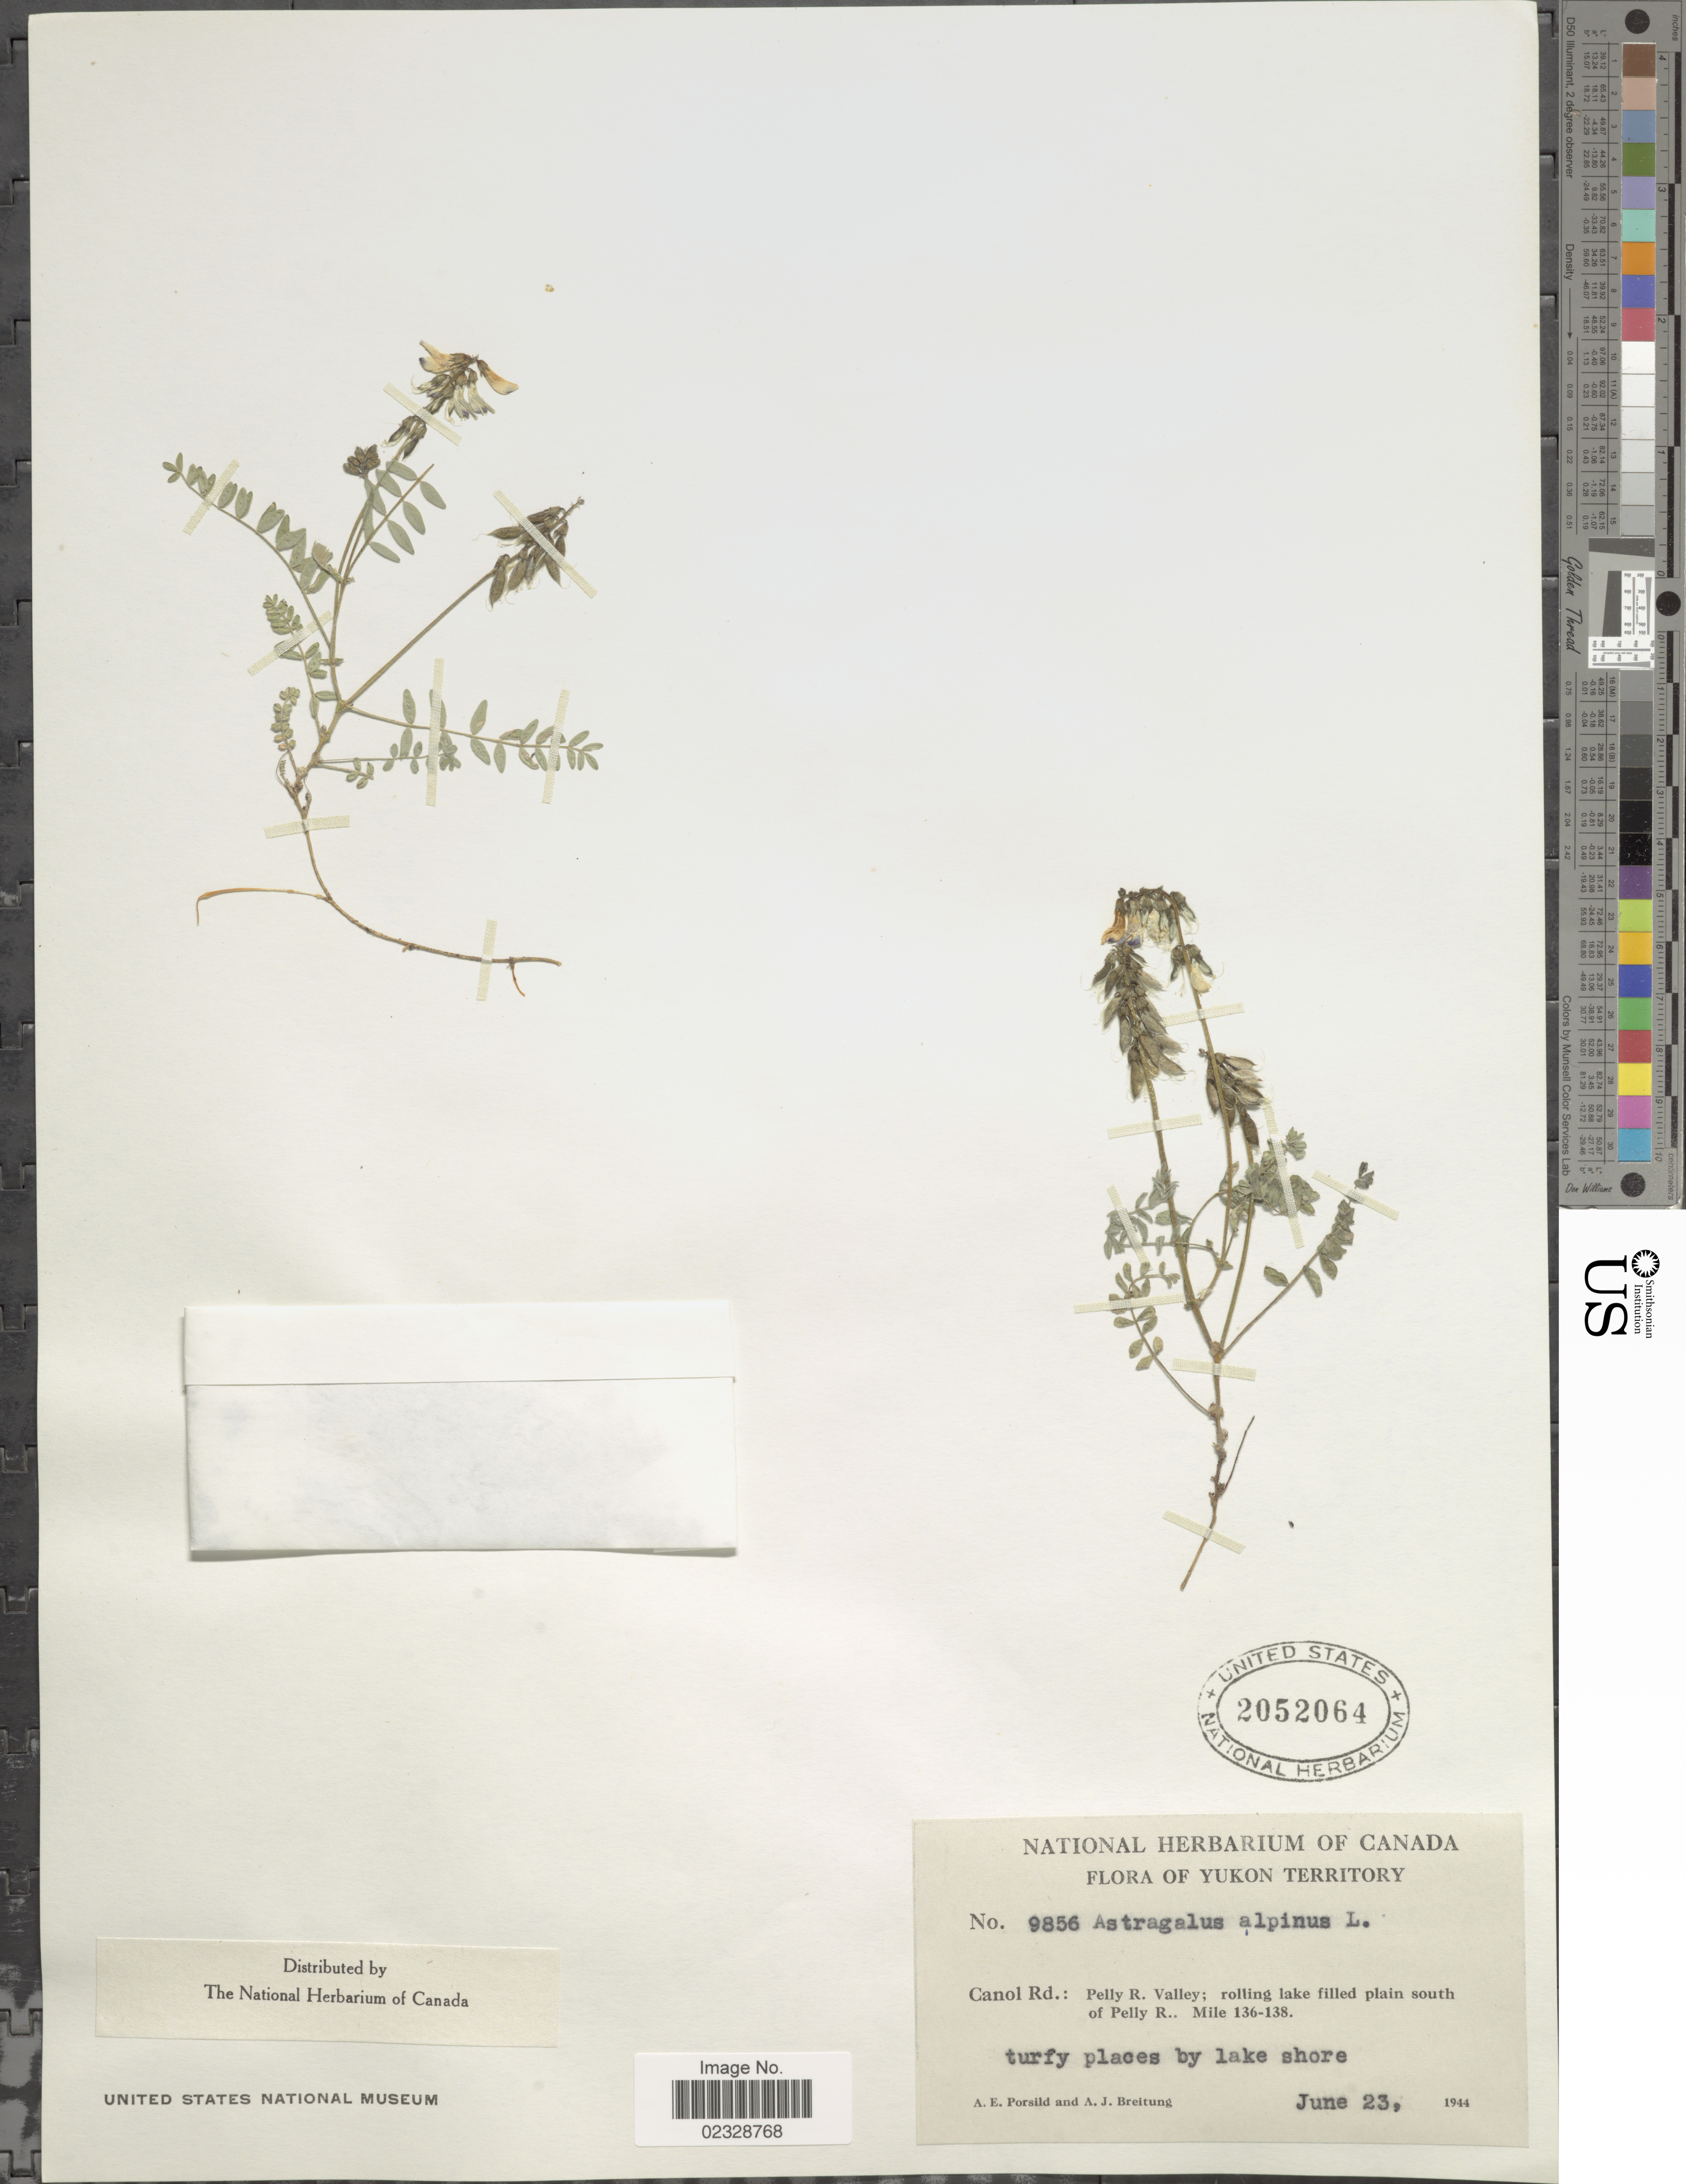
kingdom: Plantae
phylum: Tracheophyta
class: Magnoliopsida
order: Fabales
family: Fabaceae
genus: Astragalus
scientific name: Astragalus alpinus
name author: L.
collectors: A. E. Porsild & A. Breitung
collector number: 9856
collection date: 1944-06-23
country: Canada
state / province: Yukon Territory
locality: Canol Rd., Pelly R. Valley, south of Pelly R.. Mile 136-138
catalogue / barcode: US 2052064